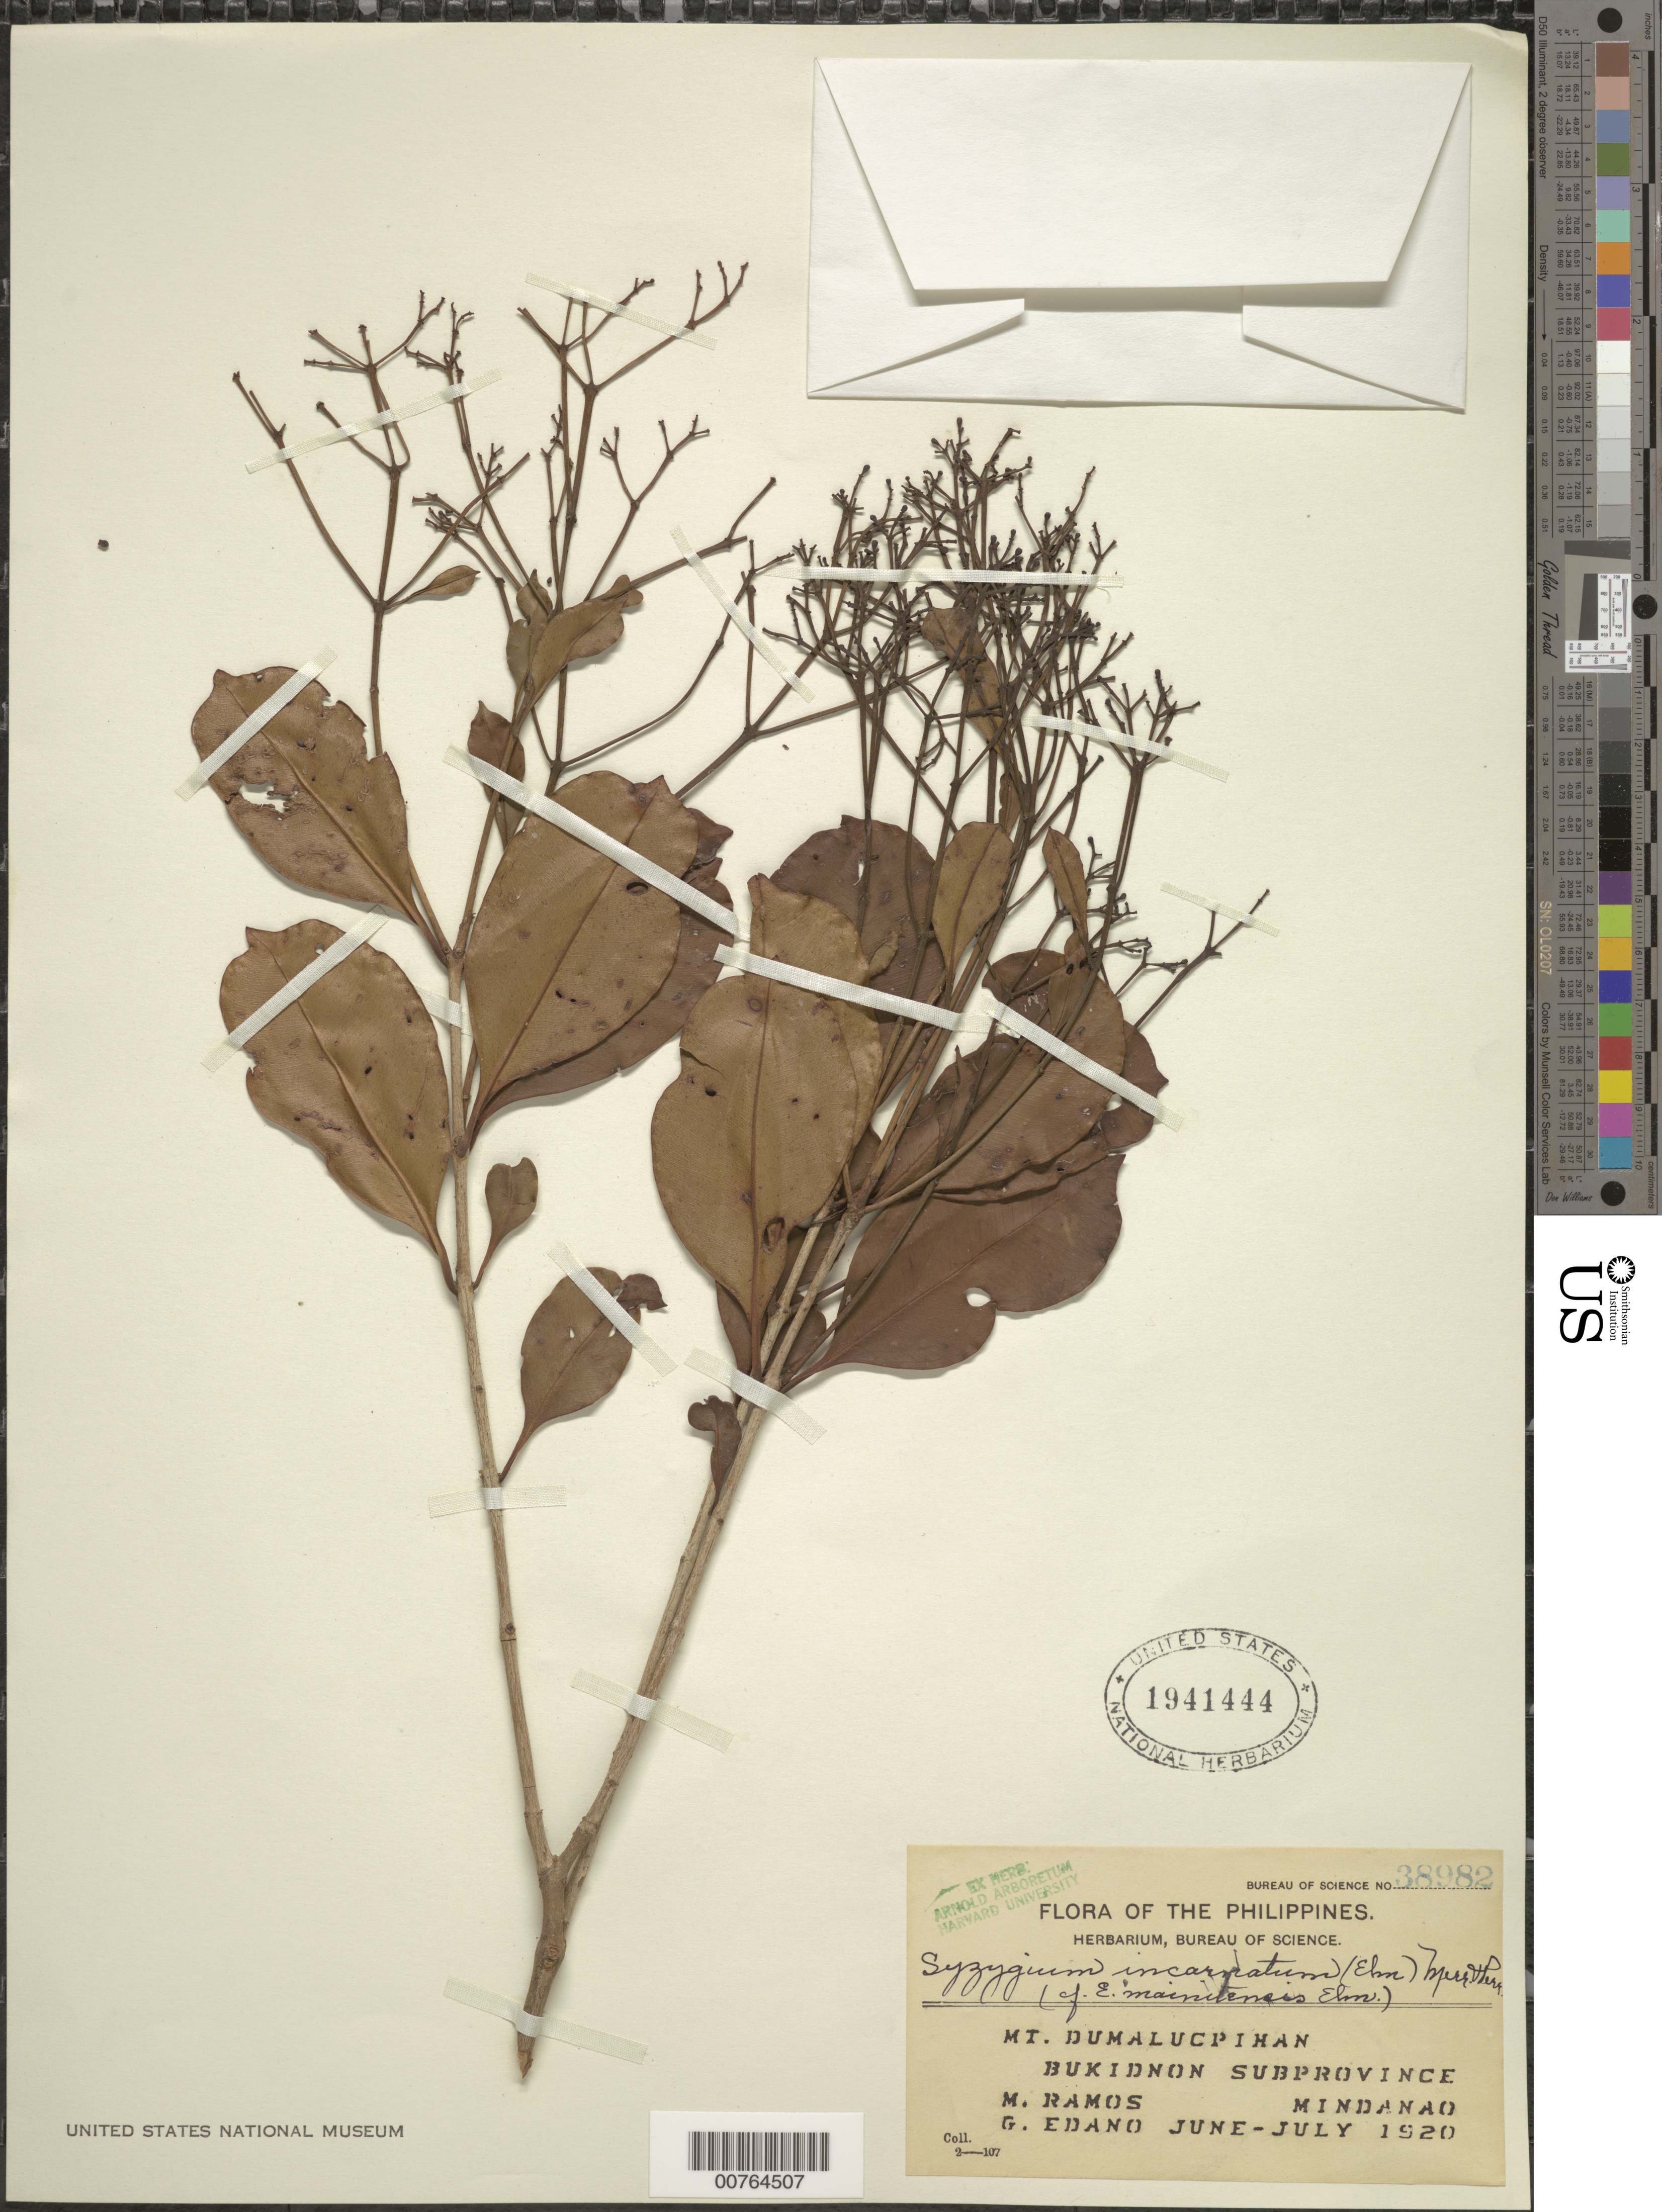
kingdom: Plantae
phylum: Tracheophyta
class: Magnoliopsida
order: Myrtales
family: Myrtaceae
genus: Syzygium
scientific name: Syzygium incarnatum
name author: (Elmer) Merr. & L.M. Perry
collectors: M. Ramos & G. E. Edaño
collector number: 38982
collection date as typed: Jun 1920 to Jul 1920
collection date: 1920-06/1920-07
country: Philippines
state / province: Northern Mindanao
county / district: Bukidnon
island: Mindanao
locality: Mt. Dumalucpihan.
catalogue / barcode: US 1941444